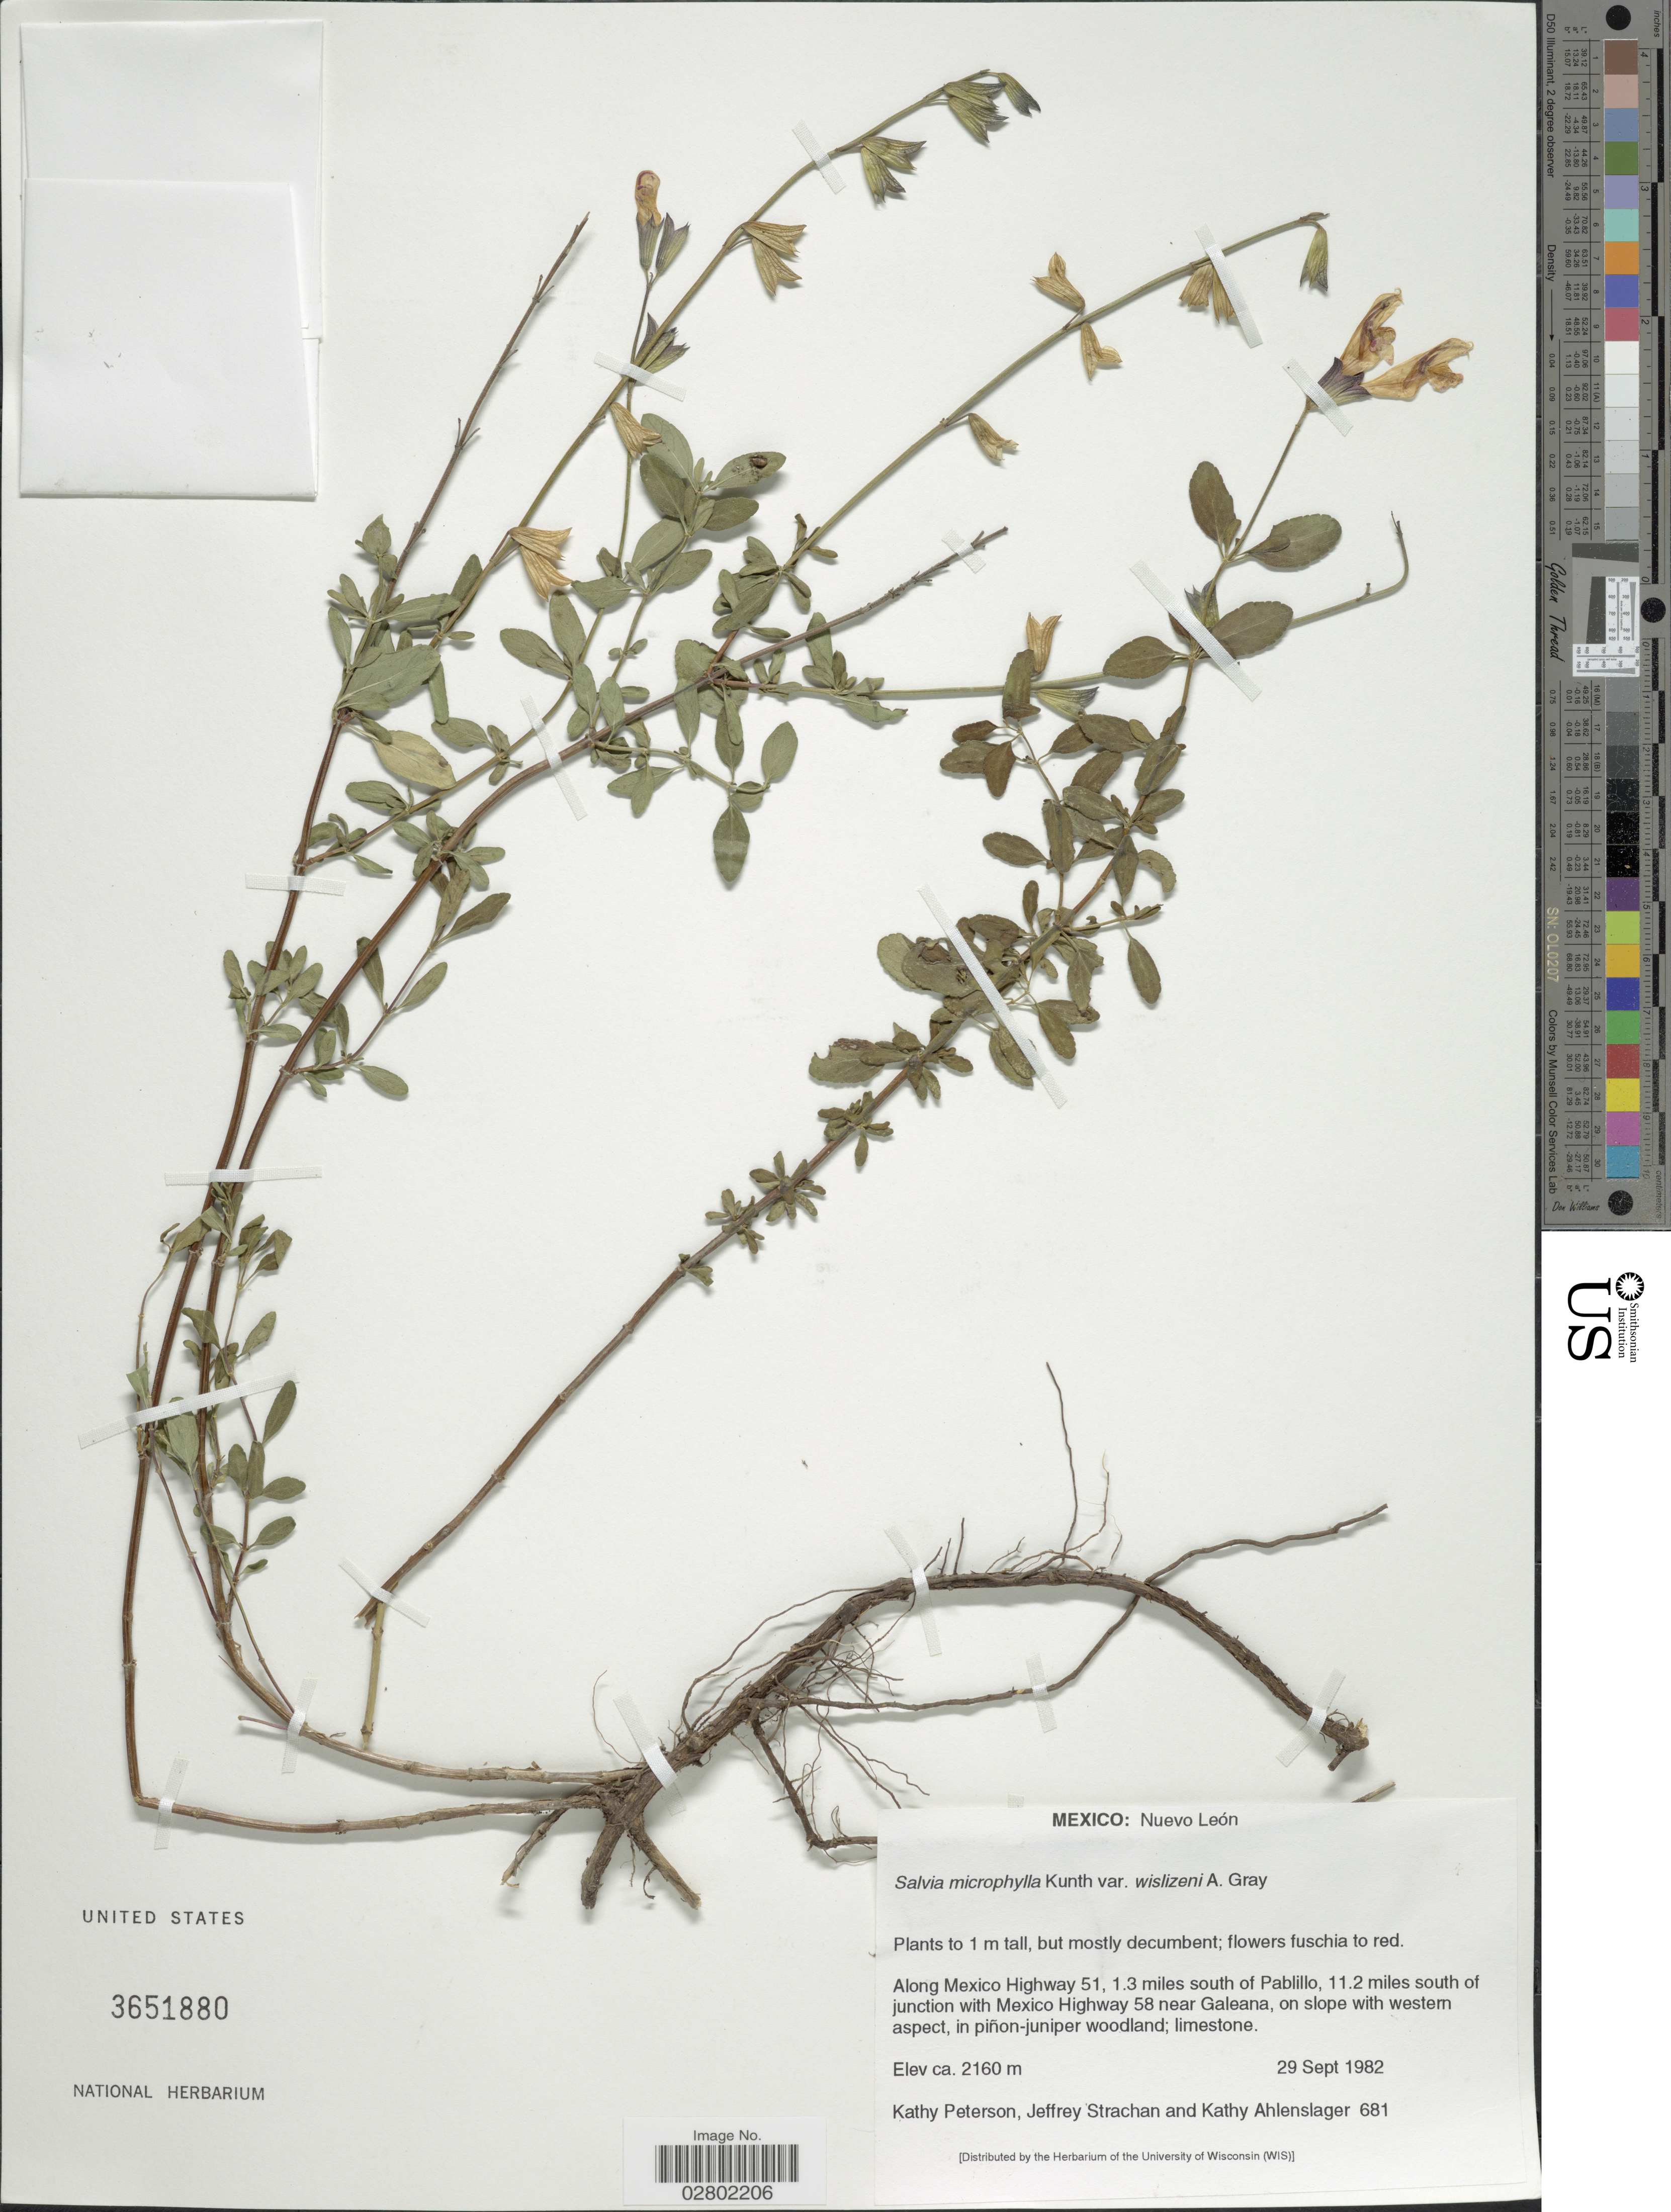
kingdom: Plantae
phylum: Tracheophyta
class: Magnoliopsida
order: Lamiales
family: Lamiaceae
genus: Salvia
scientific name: Salvia microphylla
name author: Kunth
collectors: K. Peterson, J. Strachan & K. Ahlenslager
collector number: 681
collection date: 1982-09-29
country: Mexico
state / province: Nuevo León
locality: Along Mexico Highway 51, 1.3 miles south of Pablillo, 11.2 miles south of junction with Mexico Highway 58 near Galeana.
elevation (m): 2160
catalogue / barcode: US 3651880